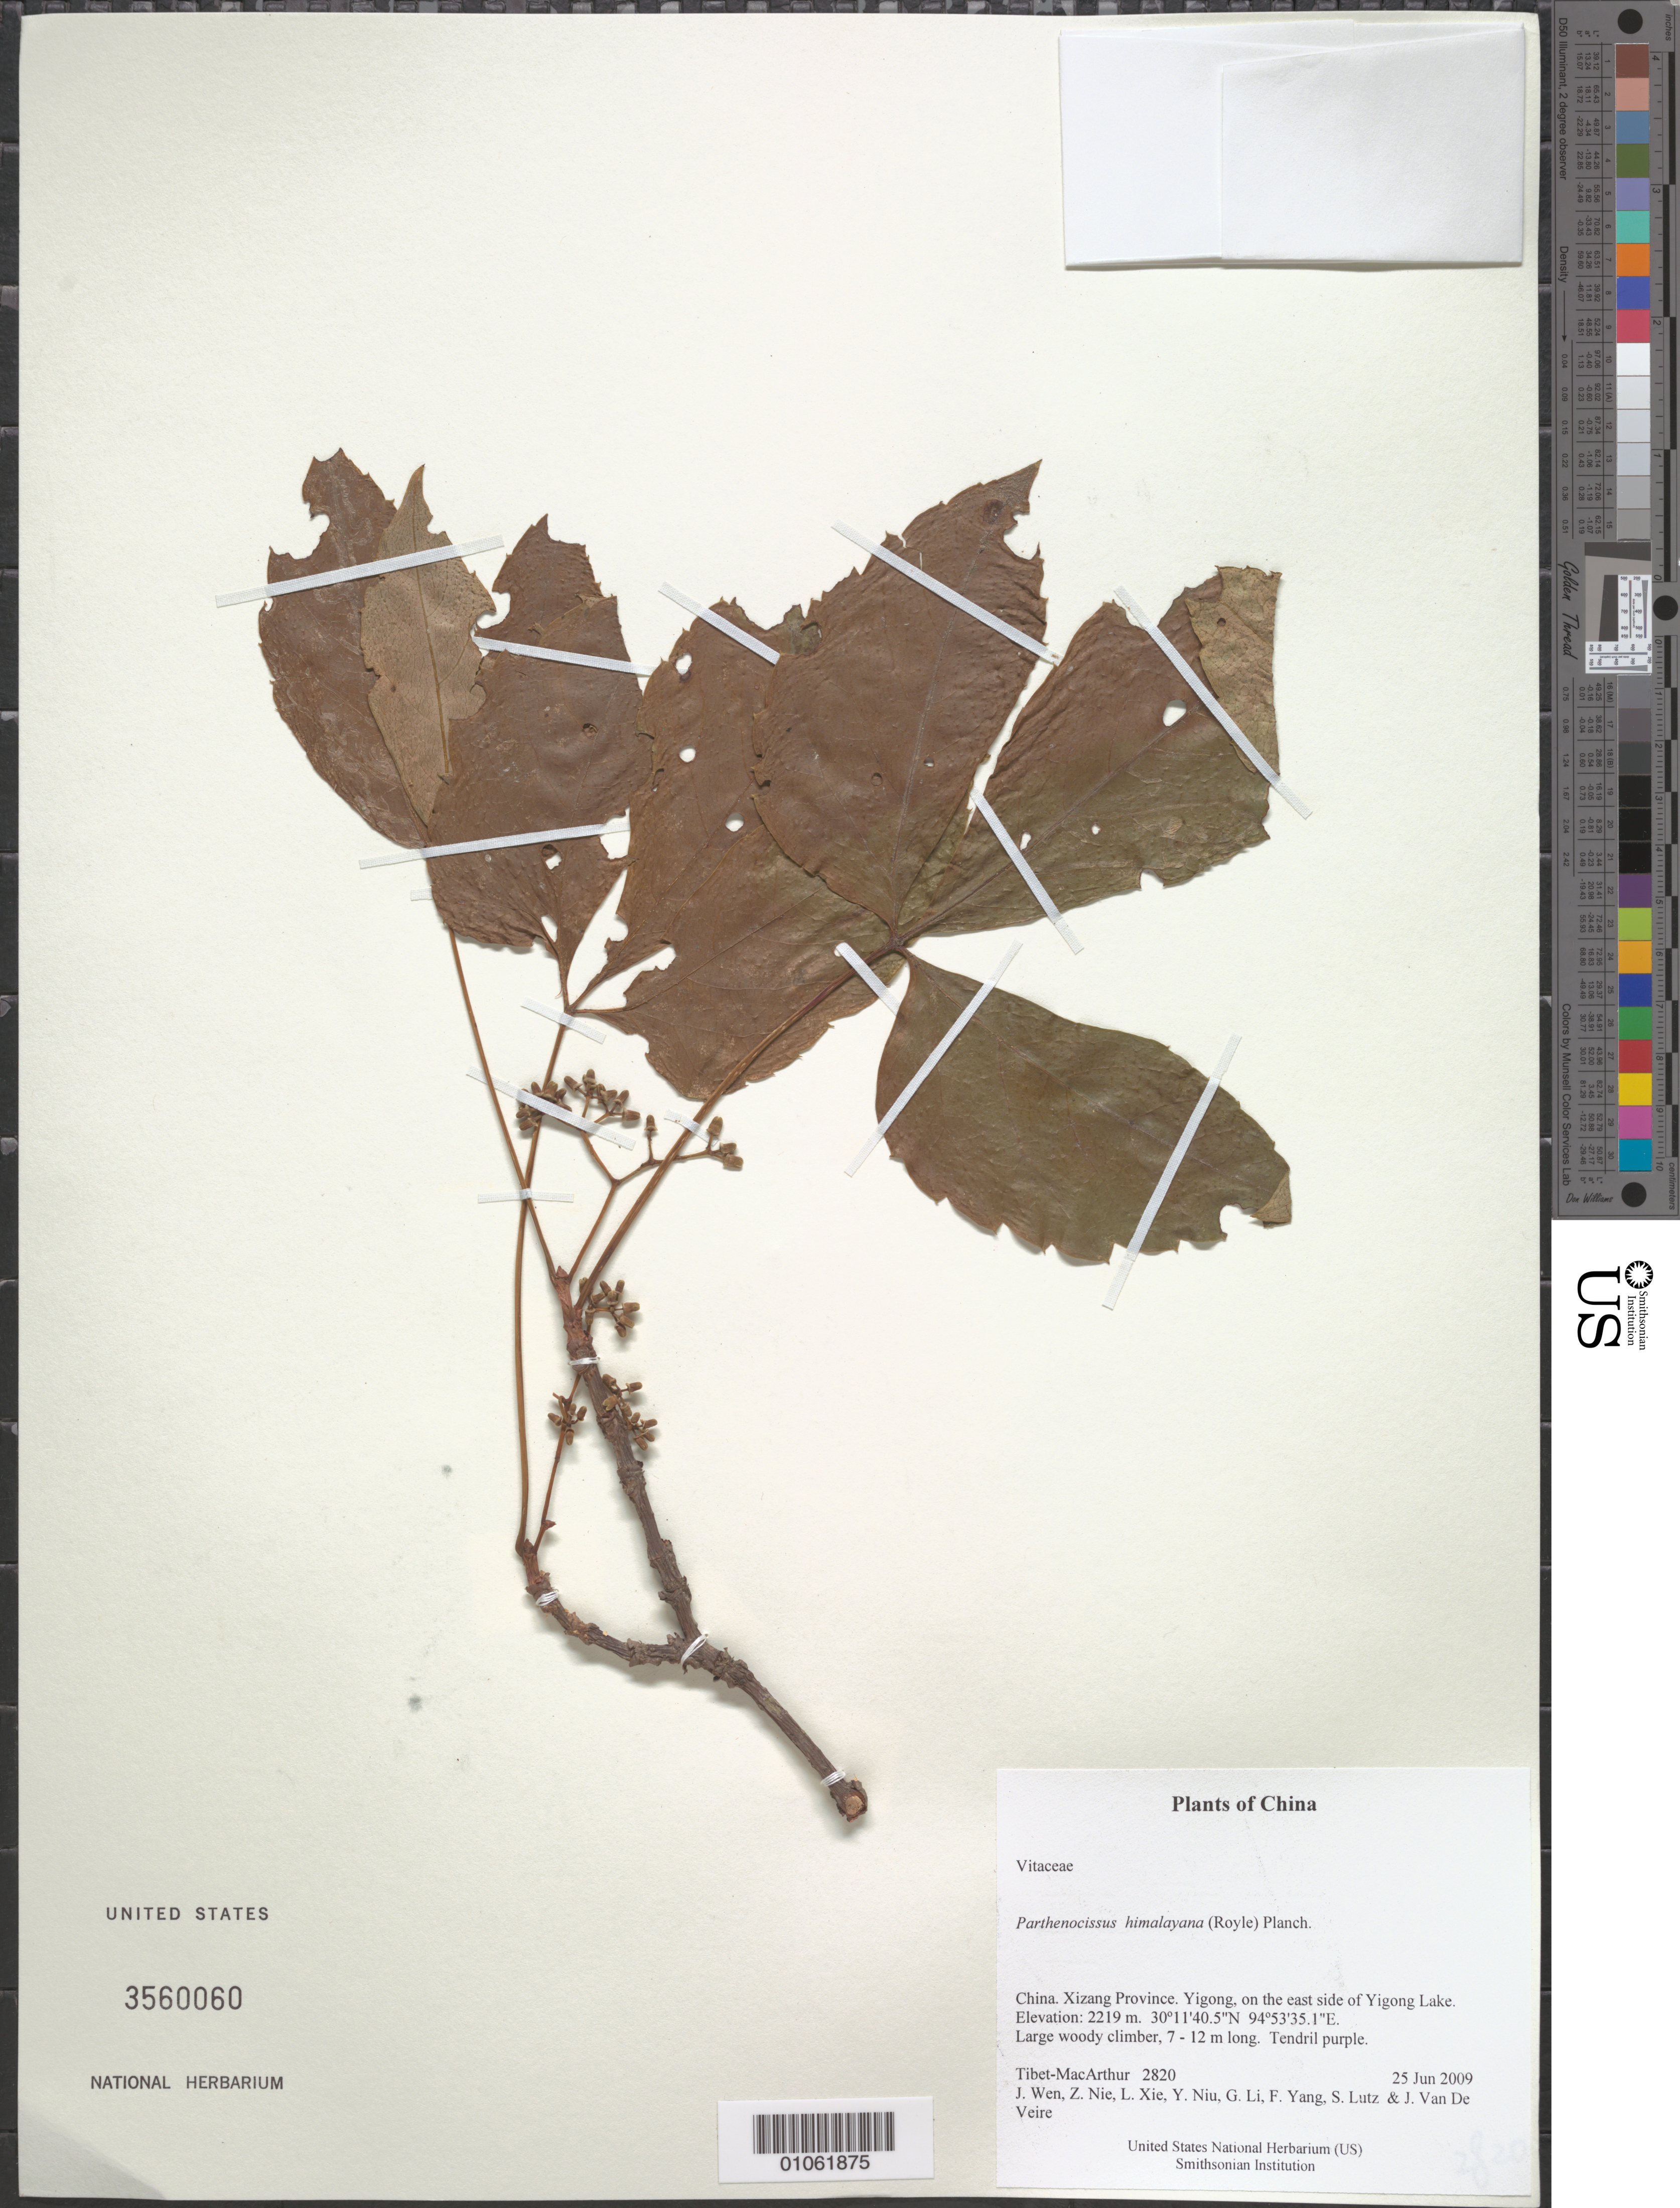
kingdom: Plantae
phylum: Tracheophyta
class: Magnoliopsida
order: Sapindales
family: Sapindaceae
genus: Acer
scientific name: Acer sp.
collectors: Tibet-MacArthur, D. A. Bell, V. Funk, S. Ge, Y. Meng, Z. Nie, R. Ree, J. Wen, S. K. Wu, Z. Yang, J. Yue & W. Zuo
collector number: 282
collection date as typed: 07 Sep 2006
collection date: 2006-09-07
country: China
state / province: Xizang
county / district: Linzhi (Nyingchi) Xian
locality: Lu Lang. Garbage dump immediately north of town.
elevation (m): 3700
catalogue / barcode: US 3560060